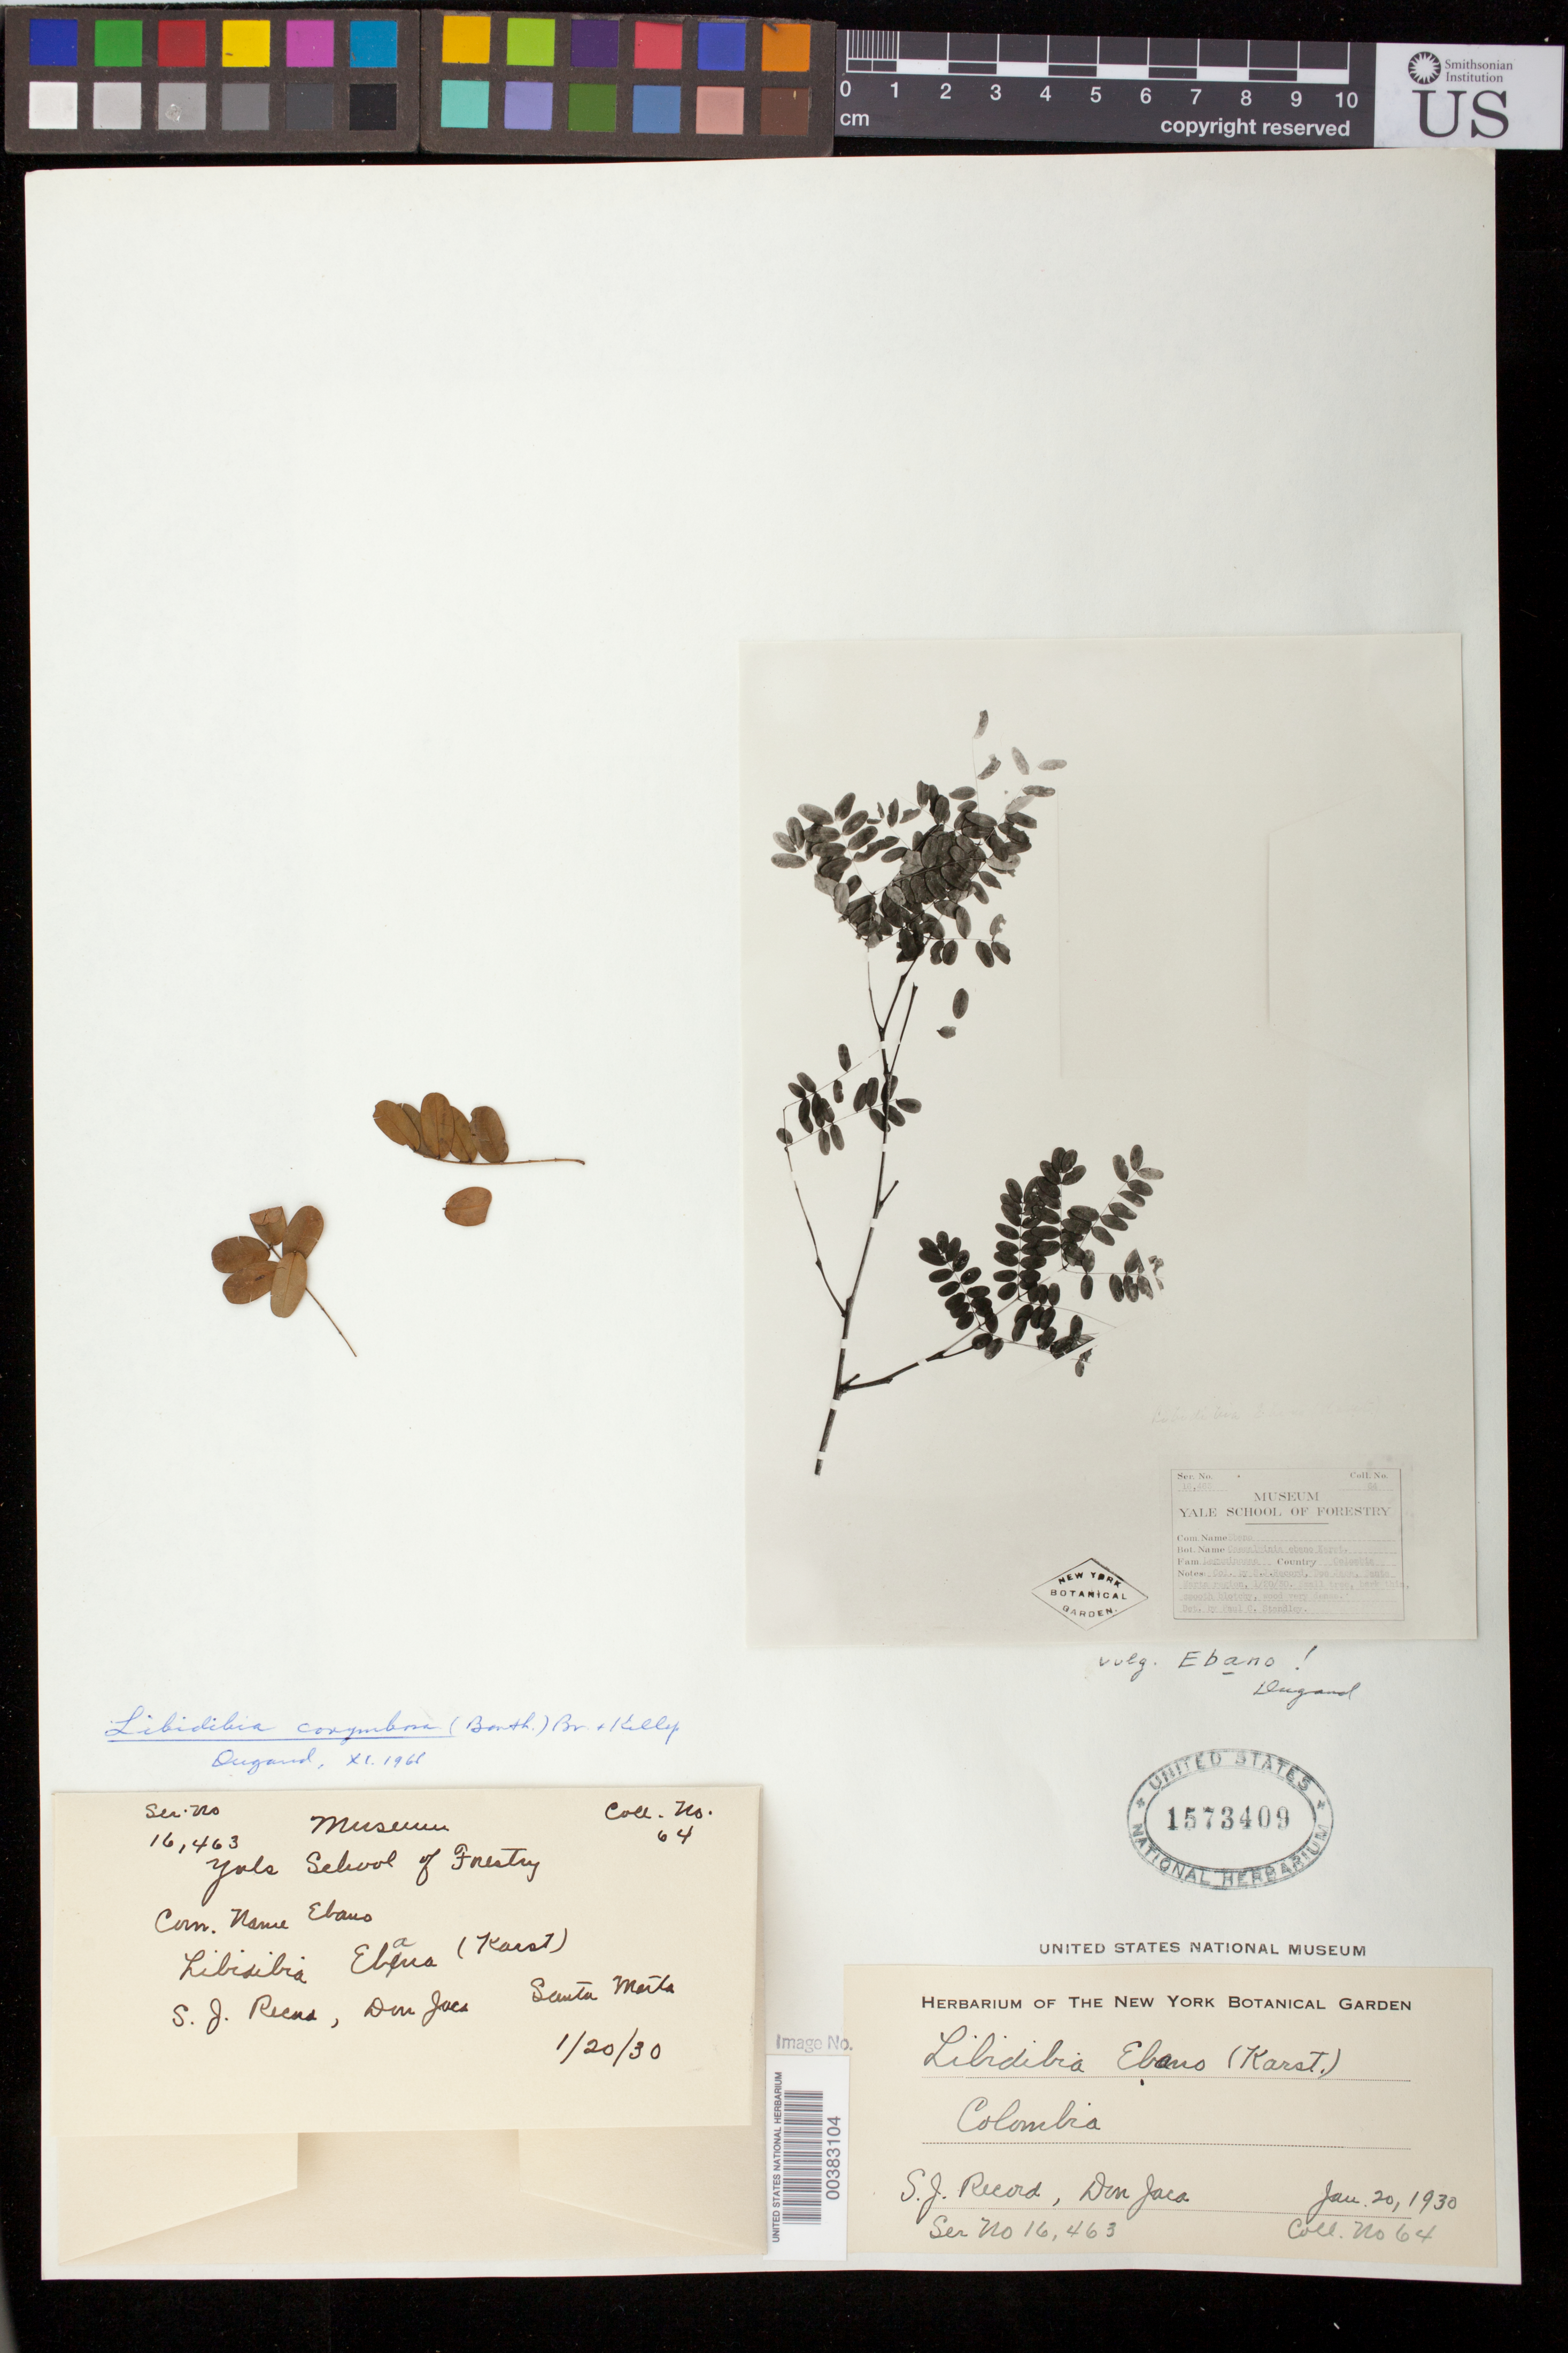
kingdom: Plantae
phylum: Tracheophyta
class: Magnoliopsida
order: Fabales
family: Fabaceae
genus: Libidibia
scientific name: Libidibia glabrata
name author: (Kunth) C. Cast. & G.P. Lewis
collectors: S. J. Record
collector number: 64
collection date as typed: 20 Jan 1930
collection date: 1930-01-20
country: Colombia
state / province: Magdalena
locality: Santa Marta; Don Jaca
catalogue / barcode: US 1573409